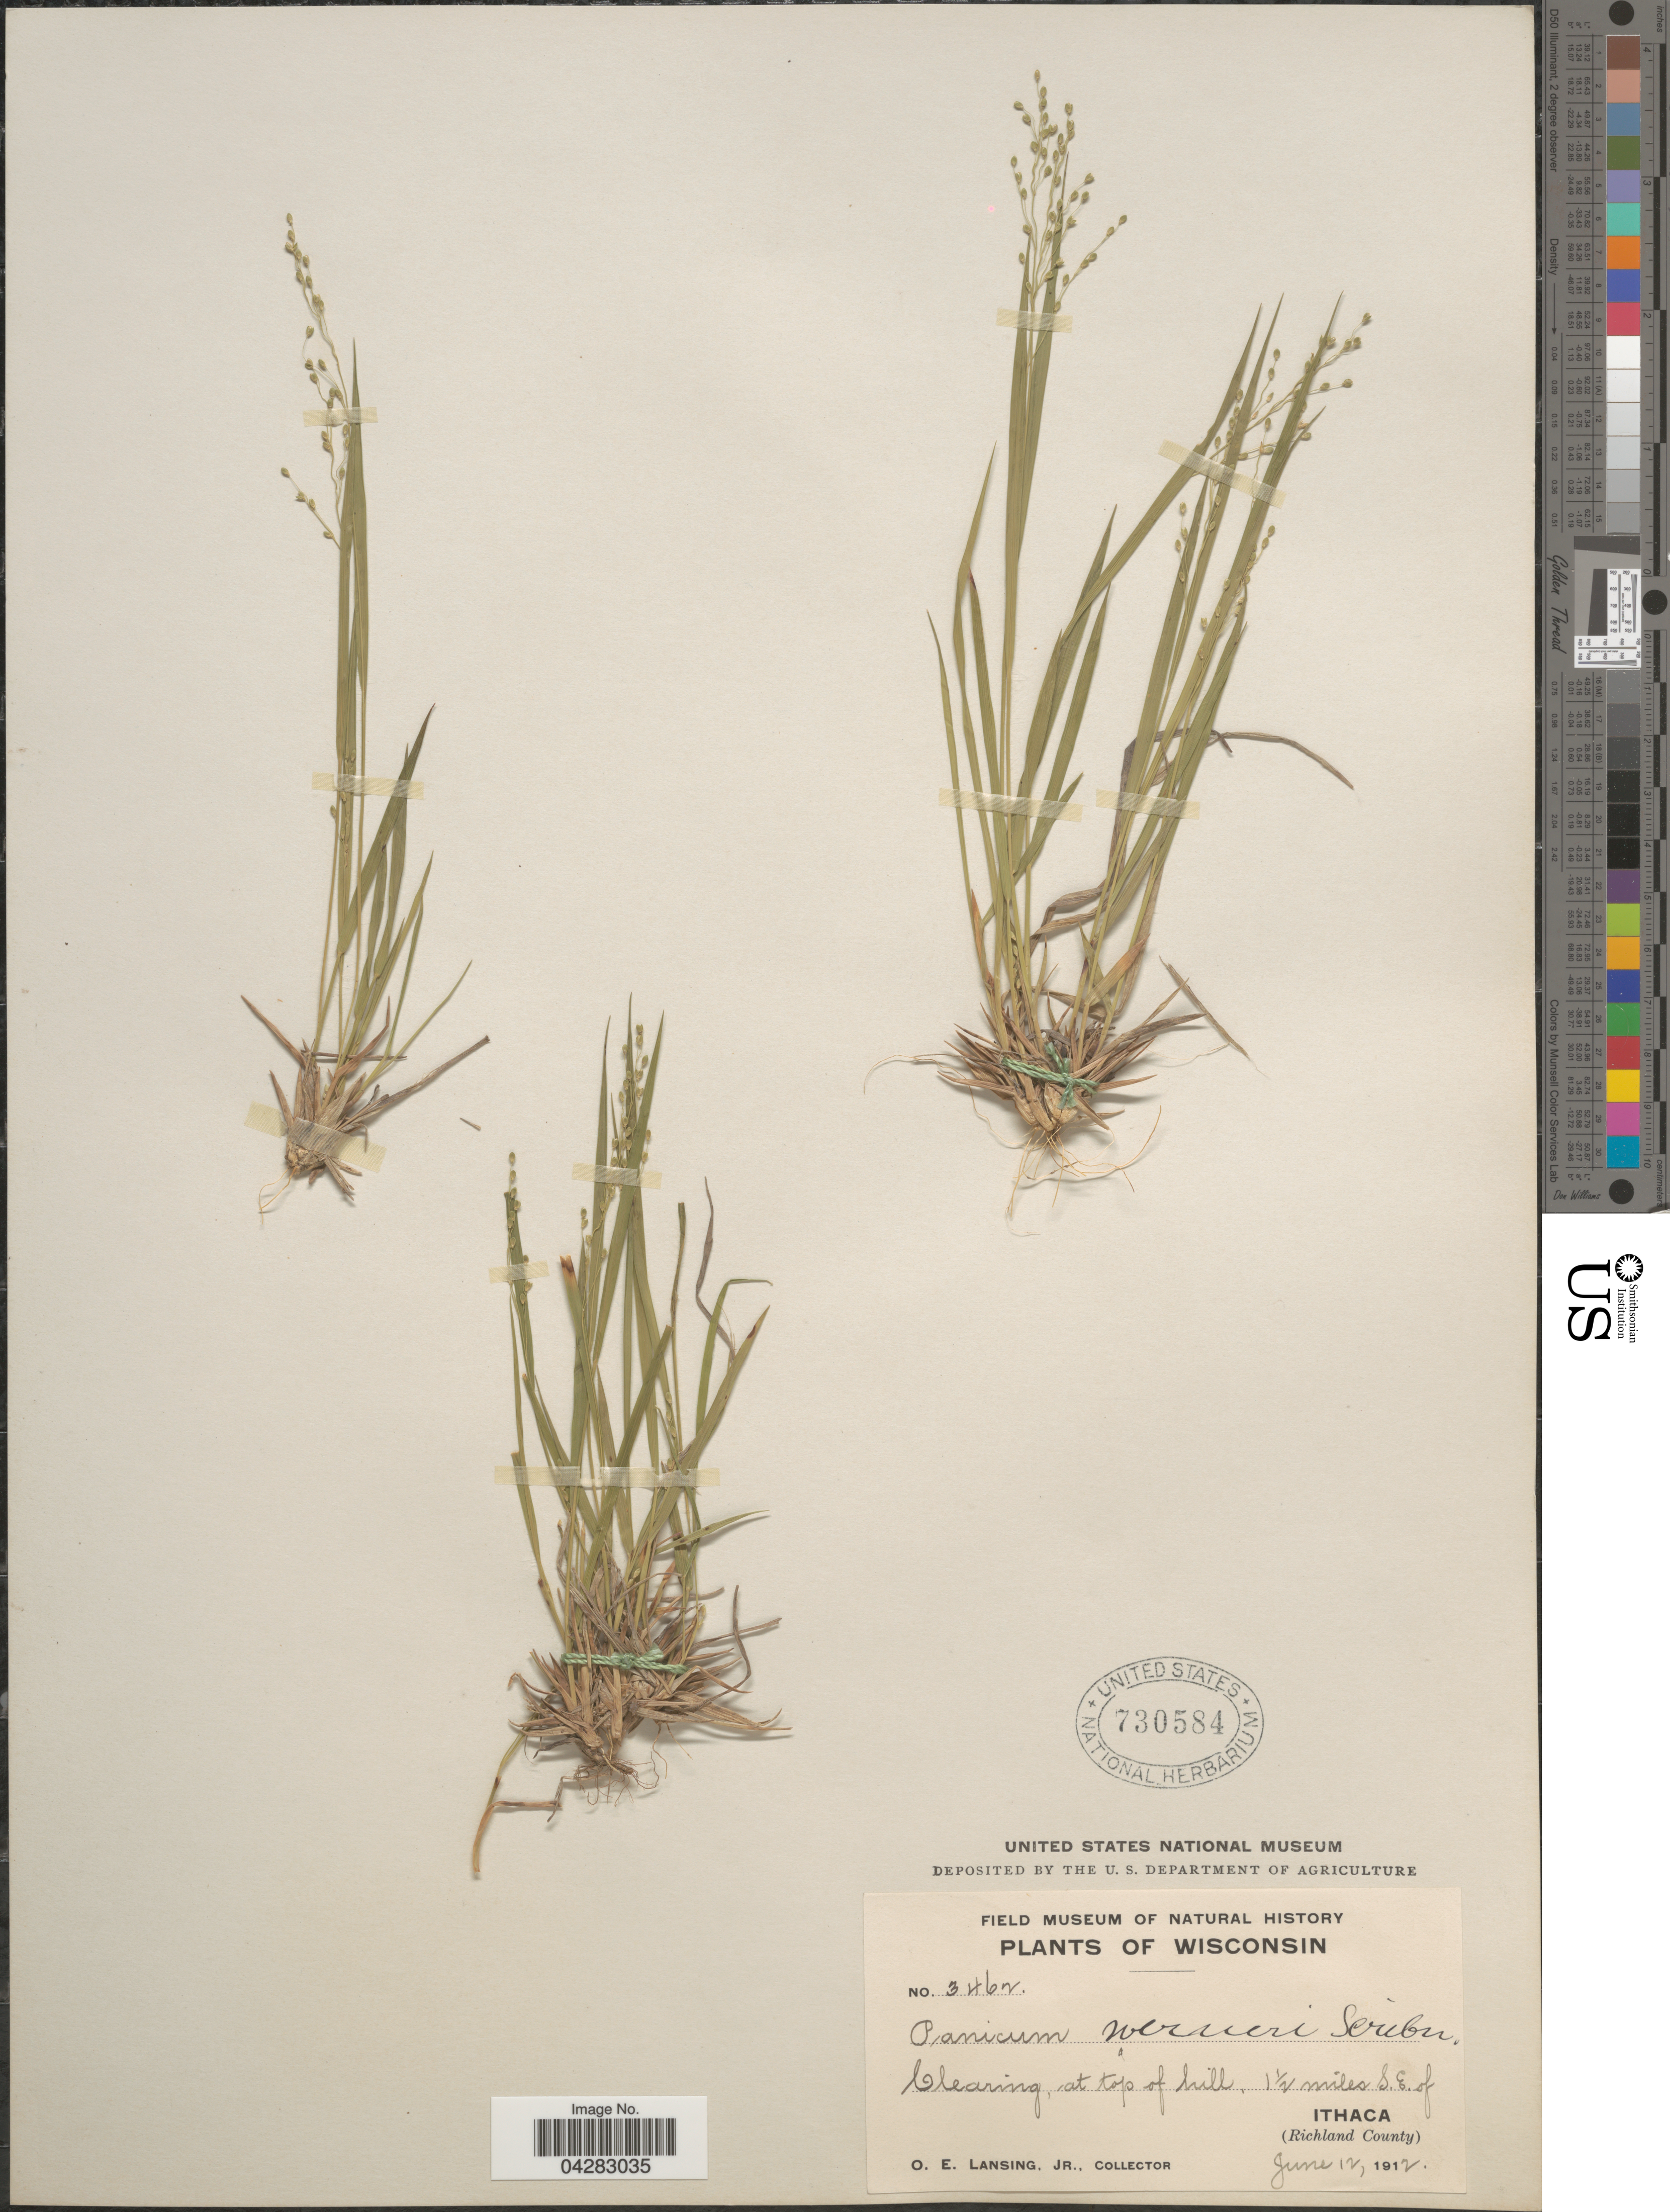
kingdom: Plantae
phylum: Tracheophyta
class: Liliopsida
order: Poales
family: Poaceae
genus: Dichanthelium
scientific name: Dichanthelium linearifolium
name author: (Scribn.) Gould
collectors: O. Lansing Jr.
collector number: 3462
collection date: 1912-06-12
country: United States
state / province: Wisconsin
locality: Clearing, at top of hill, 1½ miles S.E. of Ithaca. (Richland County).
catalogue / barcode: US 730584